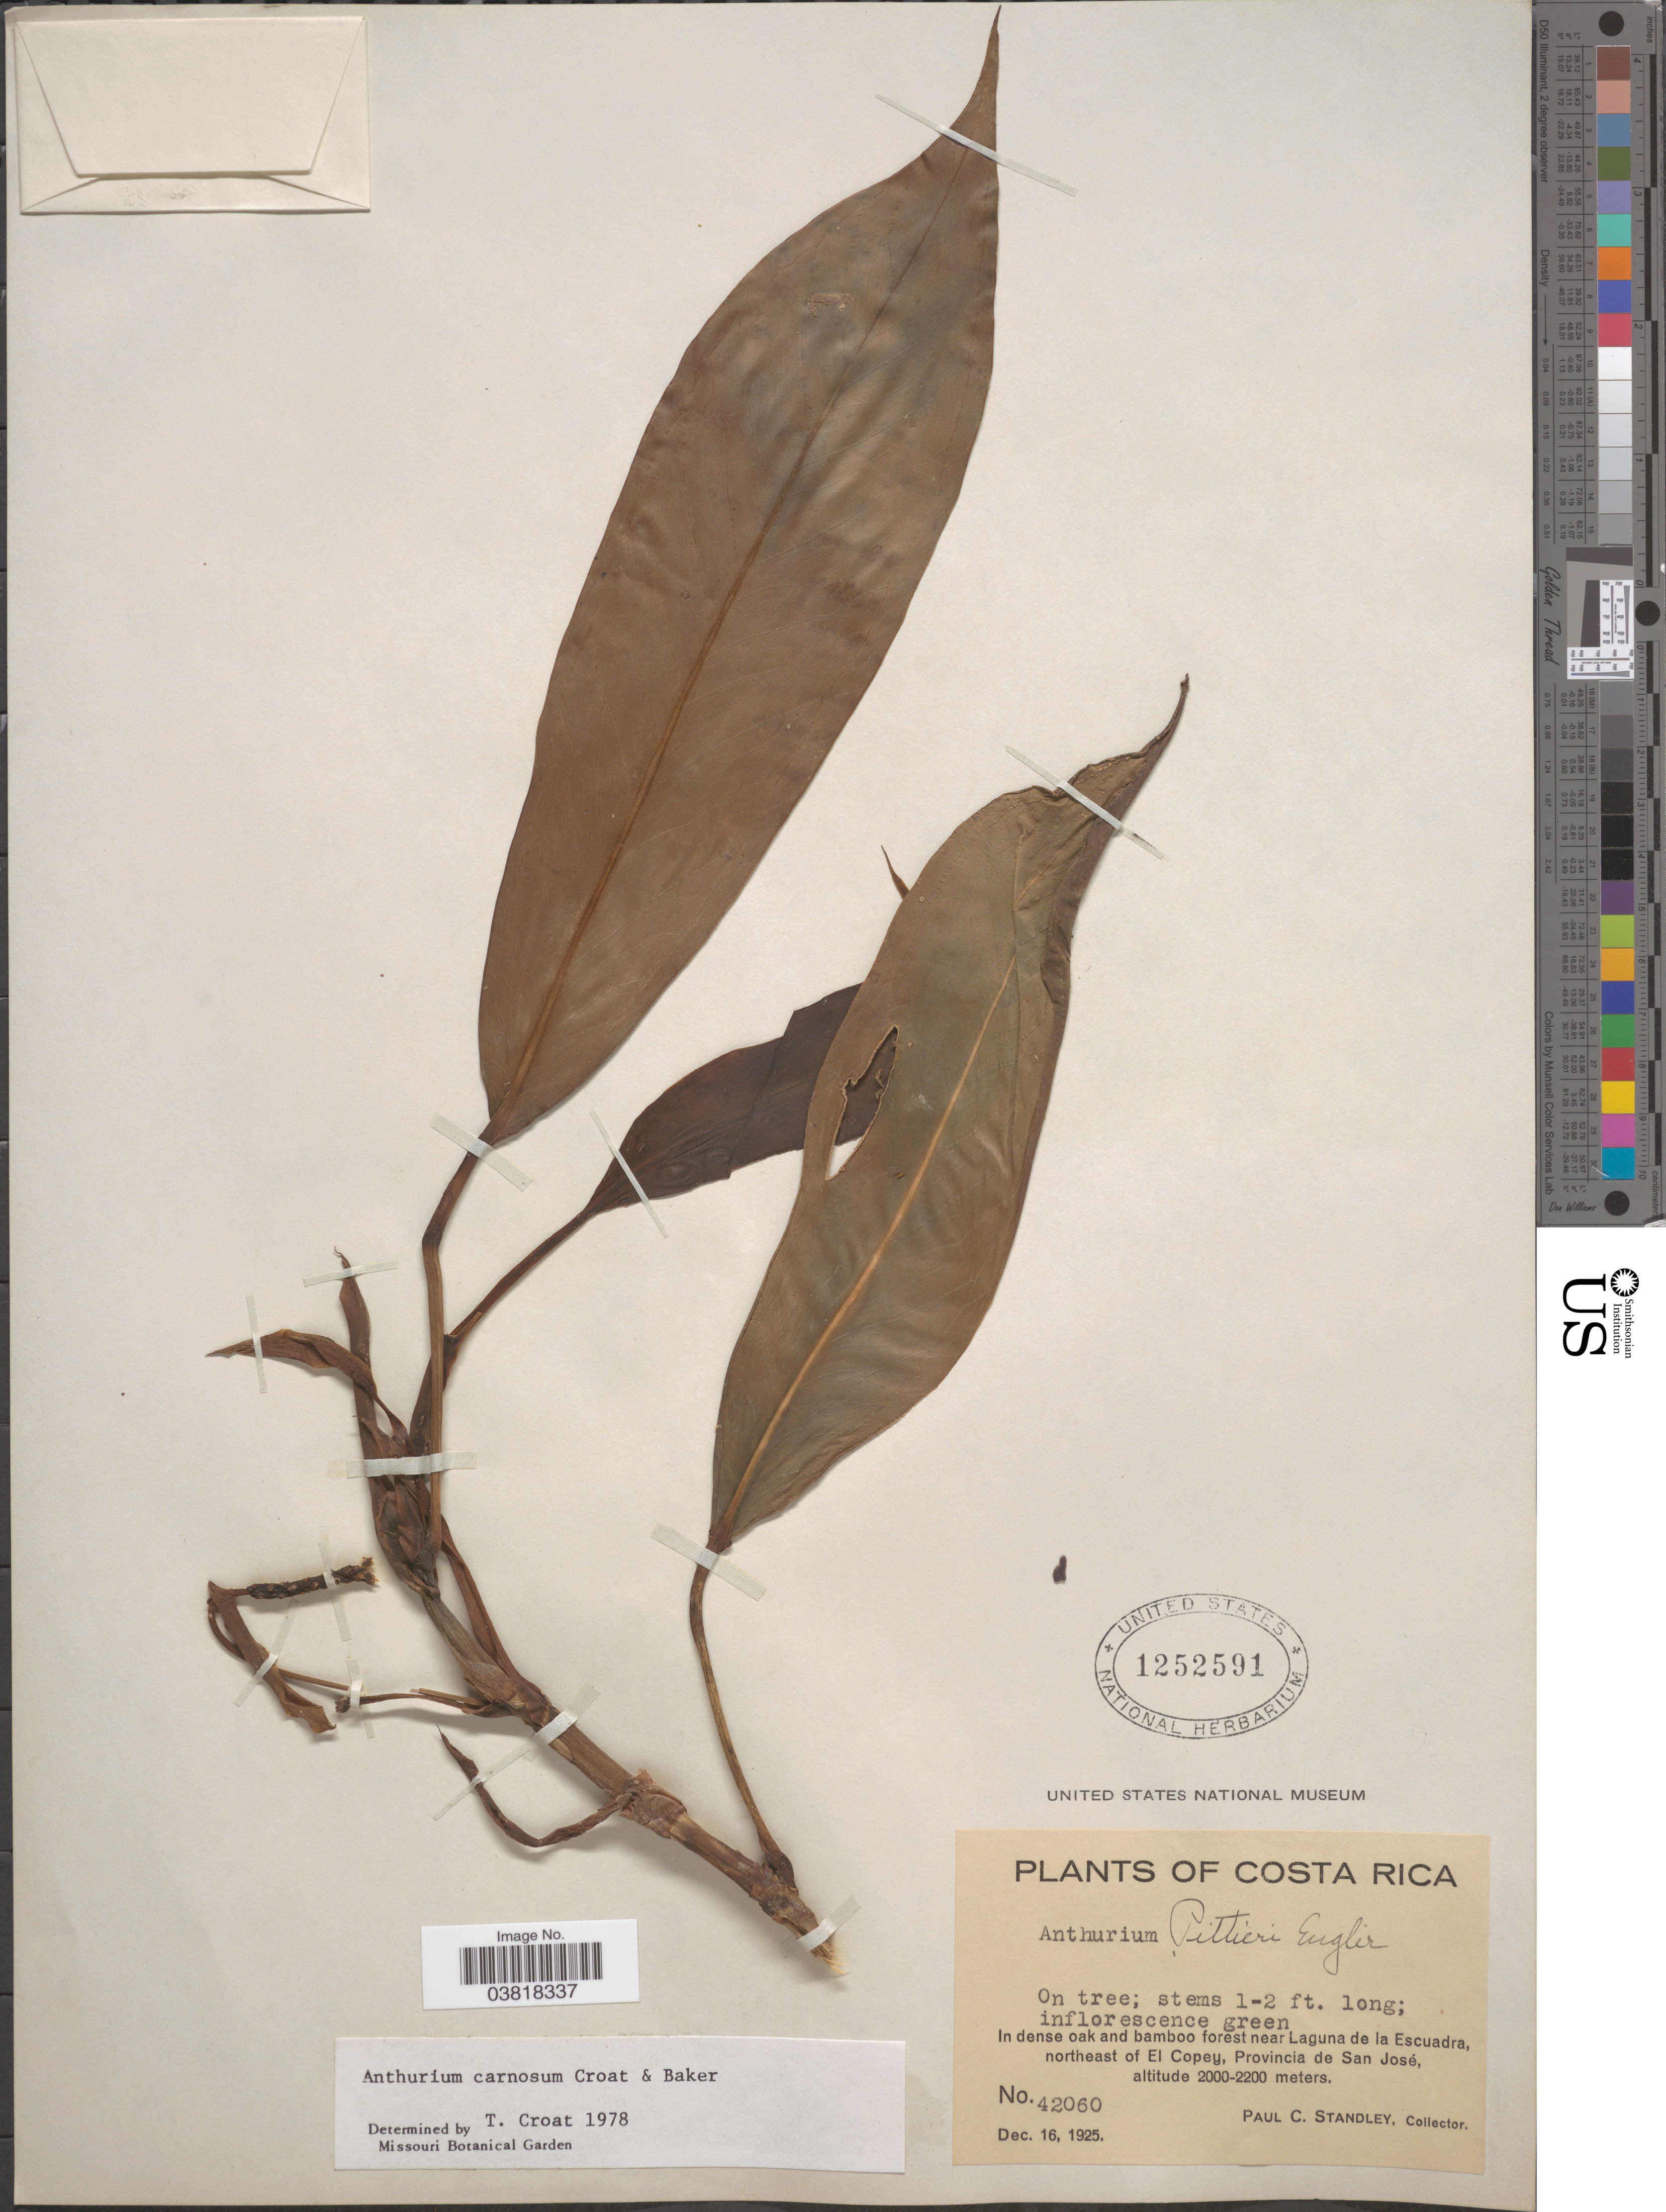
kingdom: Plantae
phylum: Tracheophyta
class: Liliopsida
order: Alismatales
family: Araceae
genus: Anthurium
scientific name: Anthurium carnosum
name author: Croat & R.A. Baker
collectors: P. C. Standley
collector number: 42060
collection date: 1925-12-16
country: Costa Rica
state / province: San José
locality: In dense oak and bamboo forest near Laguna de la Escuadra, northeast of El Copey.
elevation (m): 2000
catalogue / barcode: US 1252591